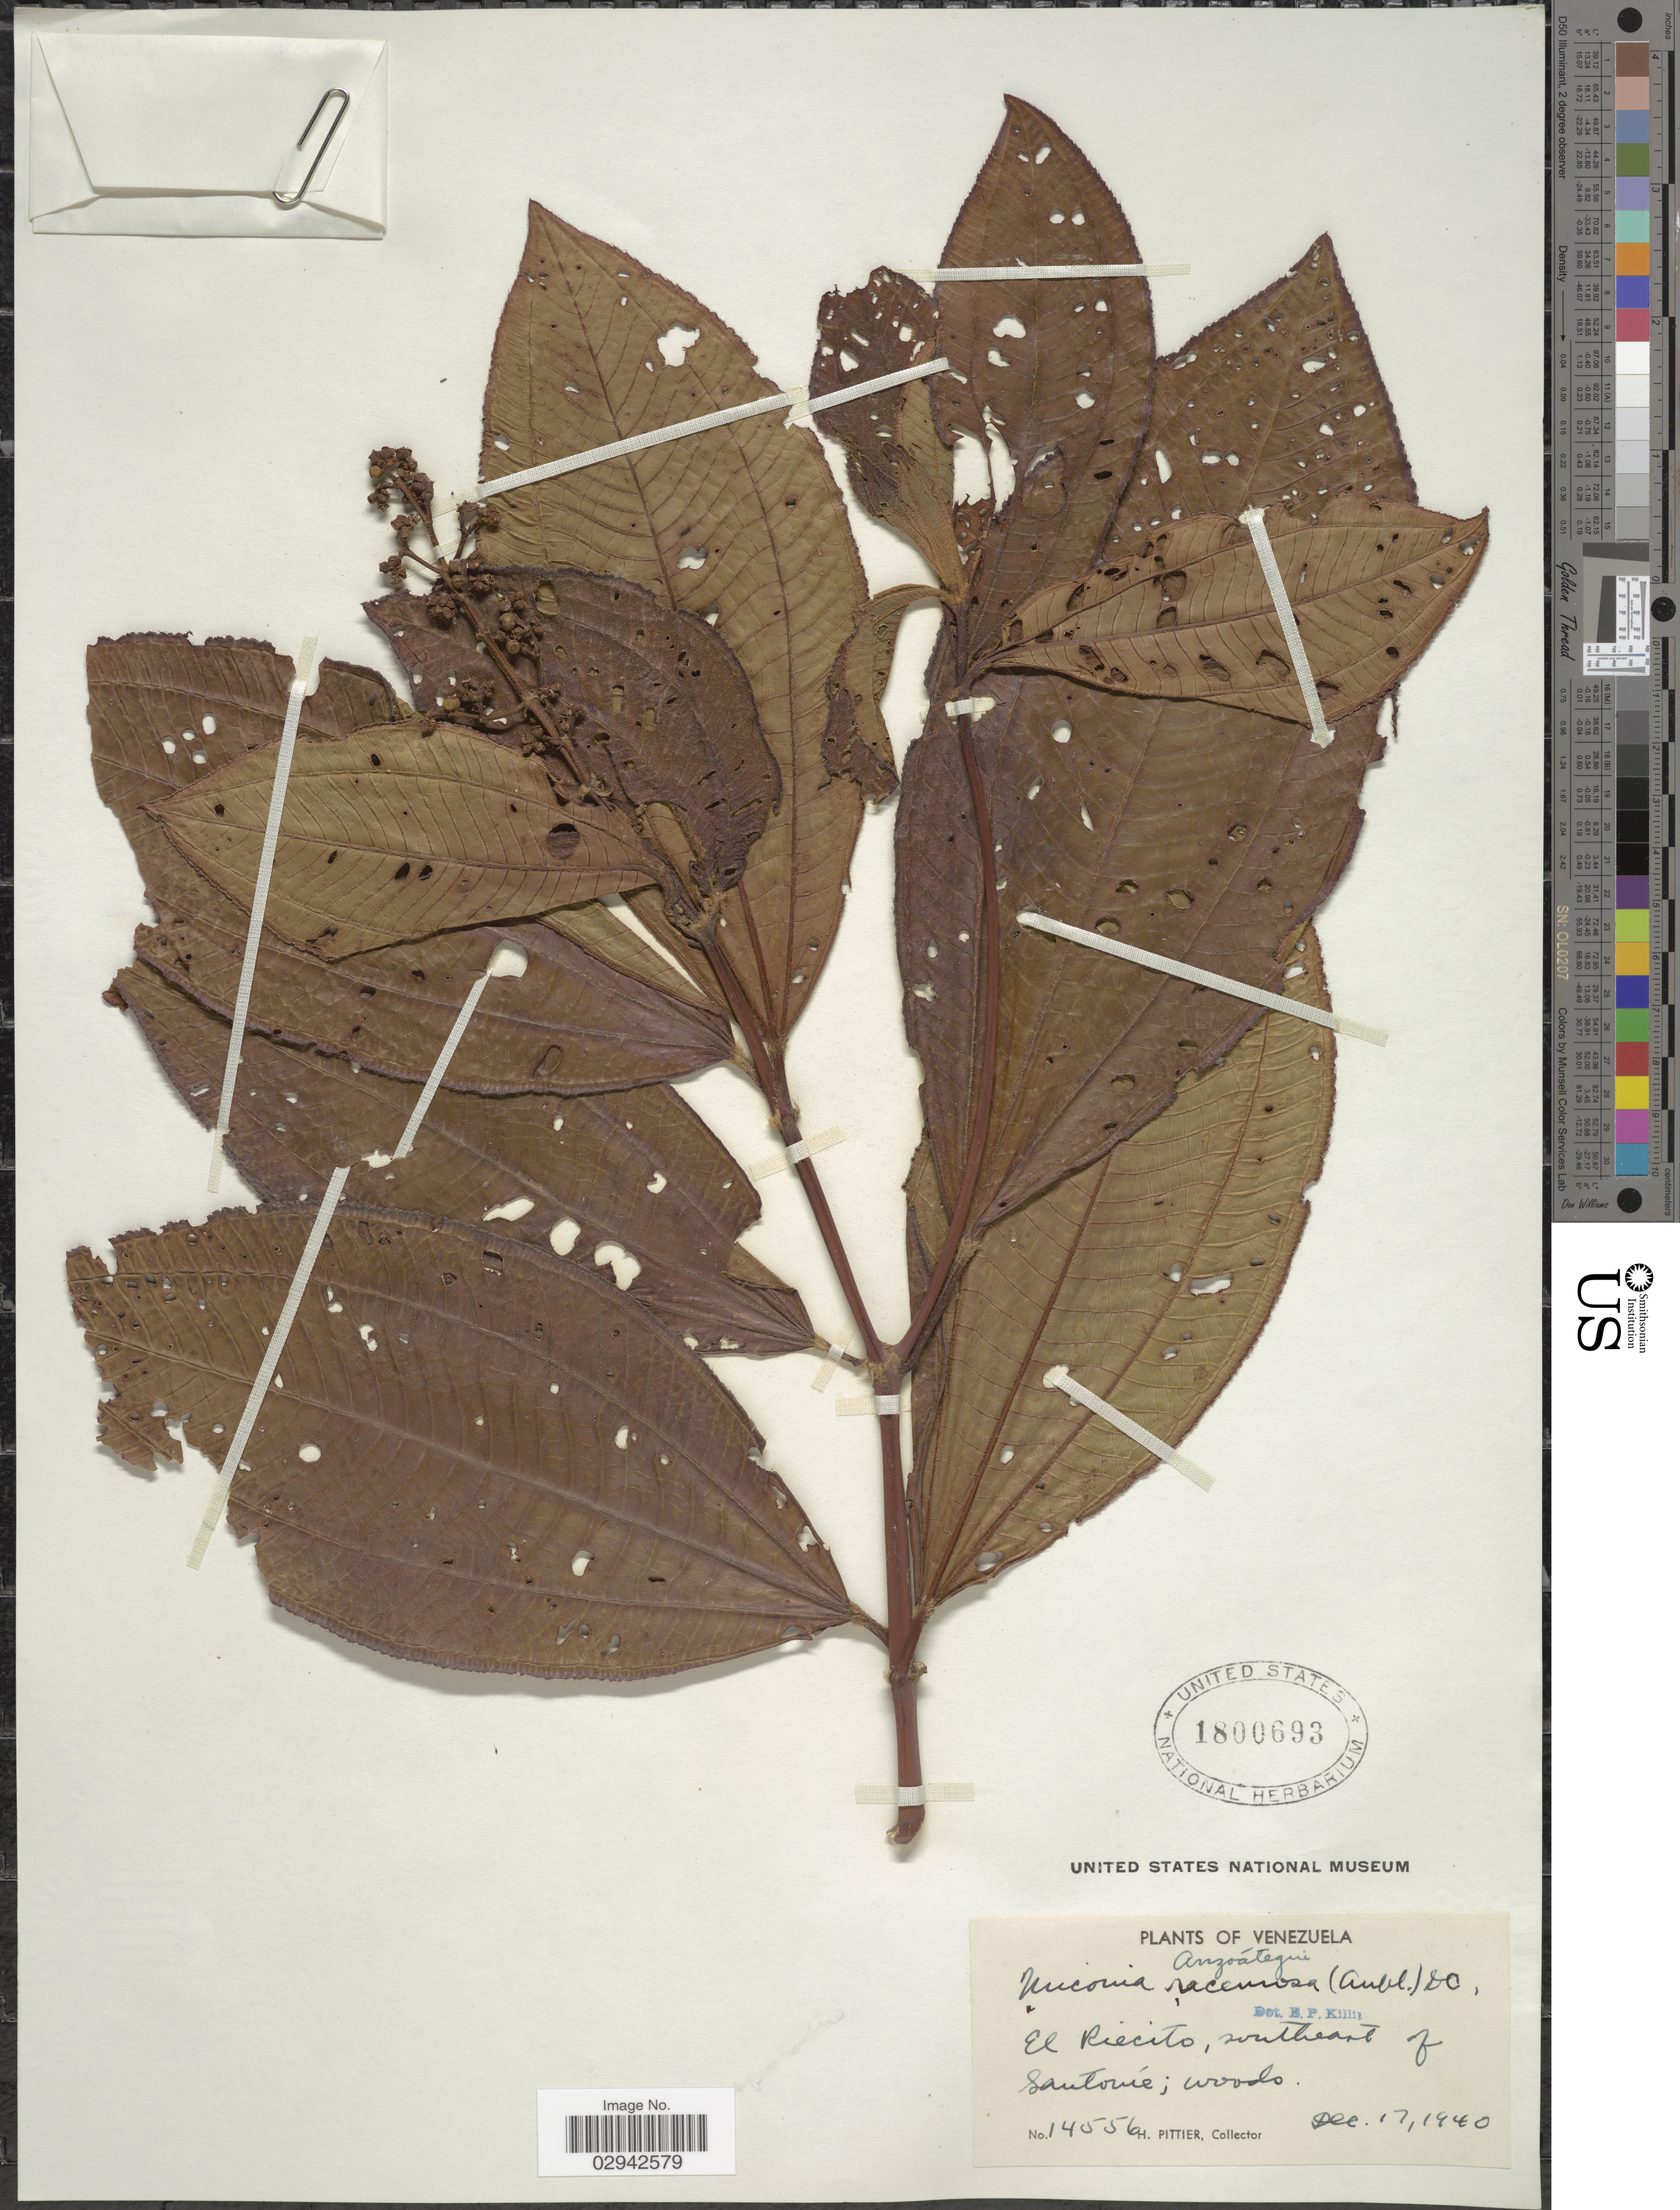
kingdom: Plantae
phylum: Tracheophyta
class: Magnoliopsida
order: Myrtales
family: Melastomataceae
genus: Miconia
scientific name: Miconia racemosa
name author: (Aubl.) DC.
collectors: H. F. Pittier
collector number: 14556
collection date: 1940-12-17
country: Venezuela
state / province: Anzoategui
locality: El Riecito, southeast of Santonie.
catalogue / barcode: US 1800693